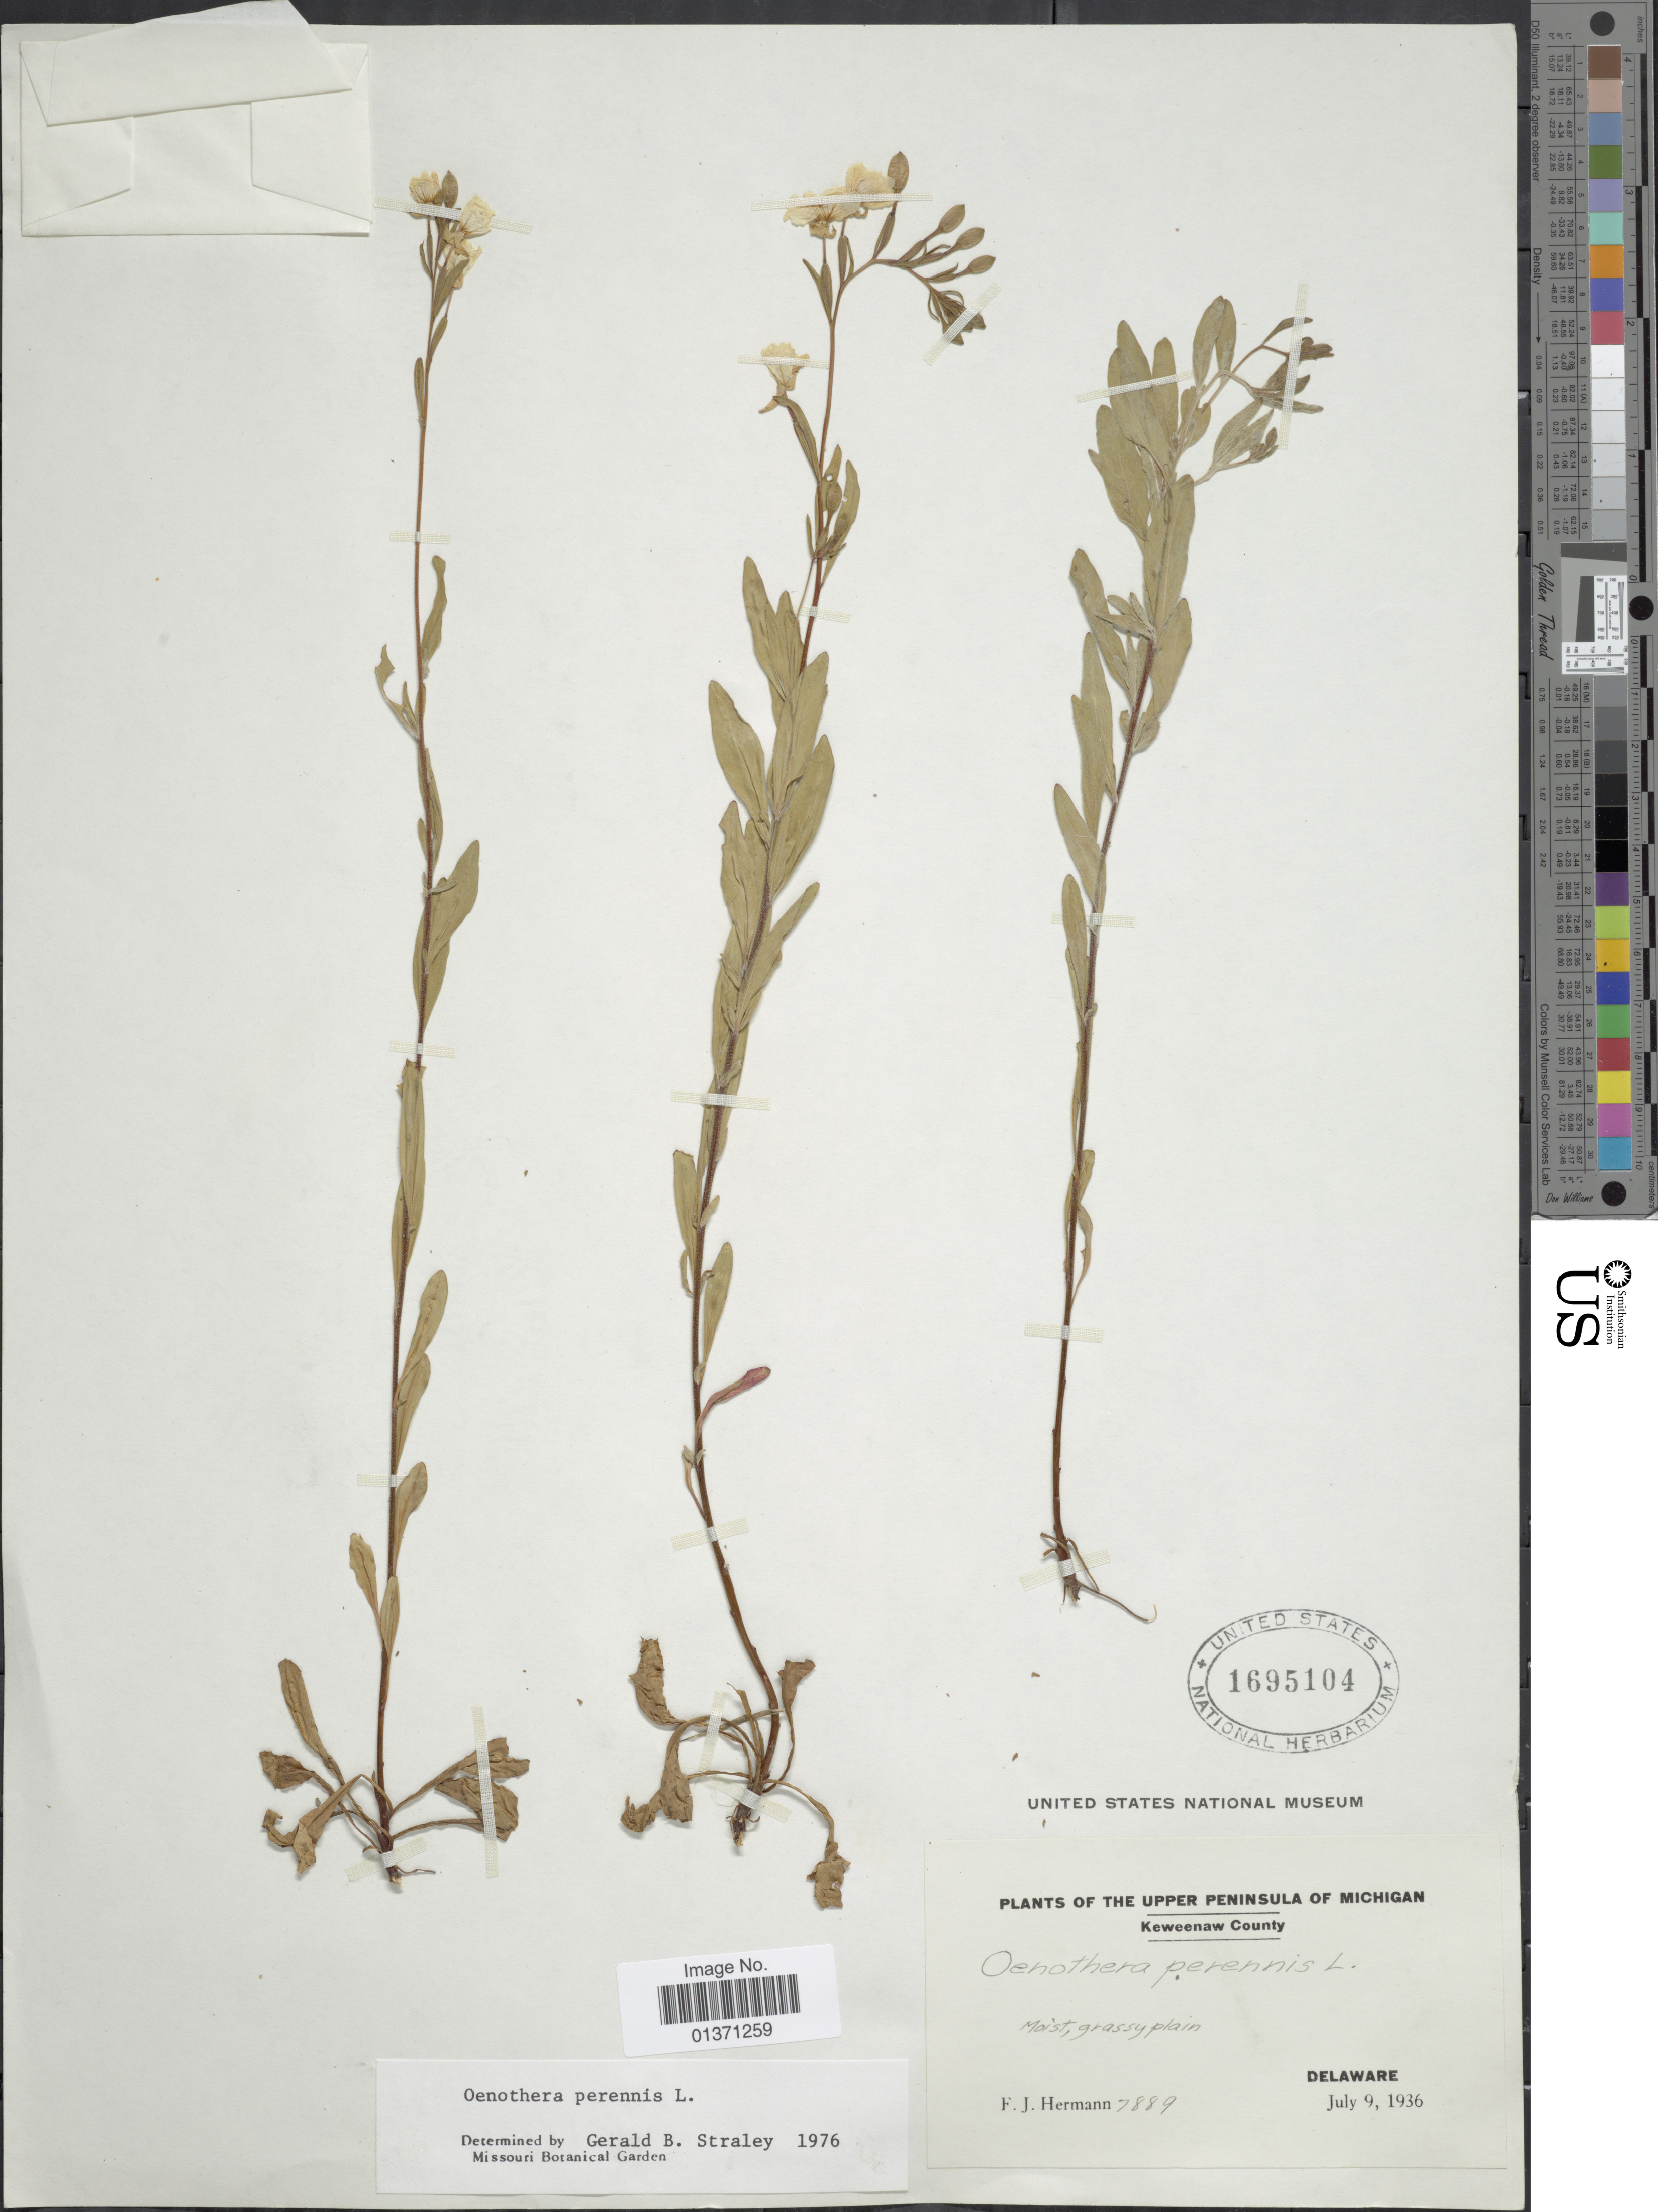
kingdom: Plantae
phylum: Tracheophyta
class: Magnoliopsida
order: Myrtales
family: Onagraceae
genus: Oenothera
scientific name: Oenothera perennis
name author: L.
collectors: F. J. Hermann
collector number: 7889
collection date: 1936-07-09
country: United States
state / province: Delaware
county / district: Keweenaw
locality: The Upper Peninsula of Michigan.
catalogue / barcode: US 1695104